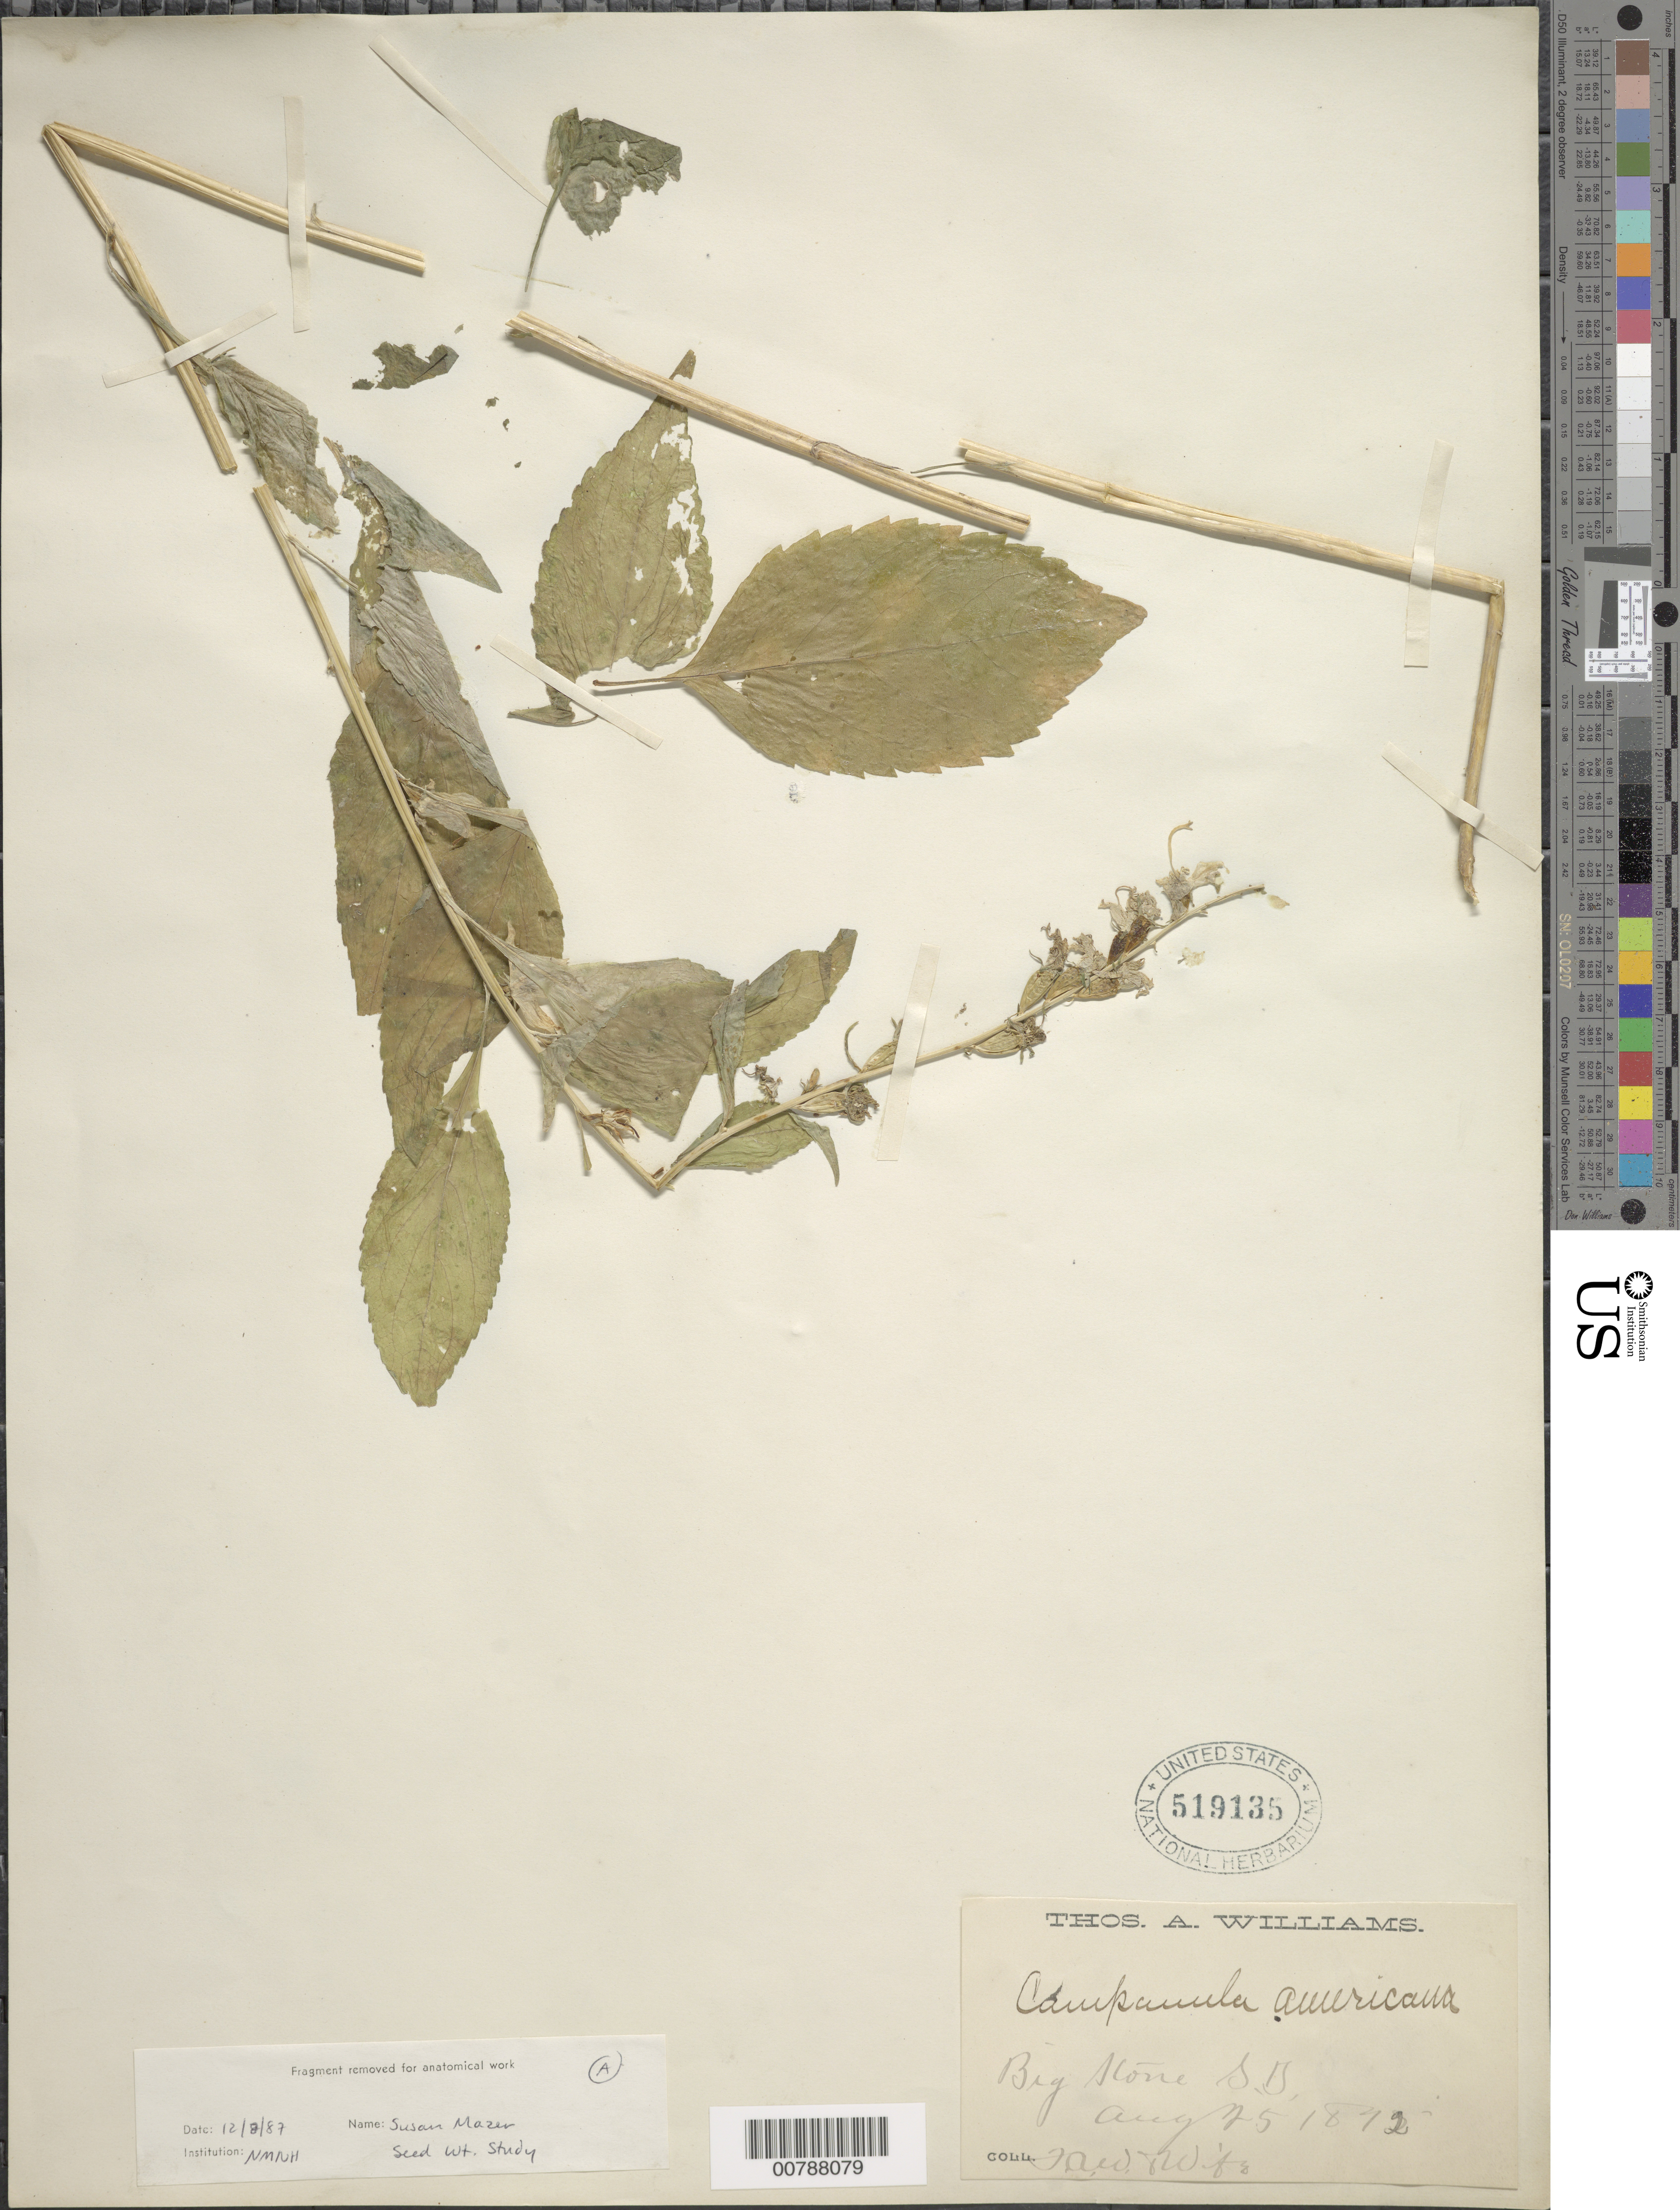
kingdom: Plantae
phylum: Tracheophyta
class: Magnoliopsida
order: Asterales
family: Campanulaceae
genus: Campanula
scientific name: Campanula americana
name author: L.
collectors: T. A. Williams & T. Williams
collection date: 1872-08-25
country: United States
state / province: South Dakota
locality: Big Stone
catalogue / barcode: US 519135